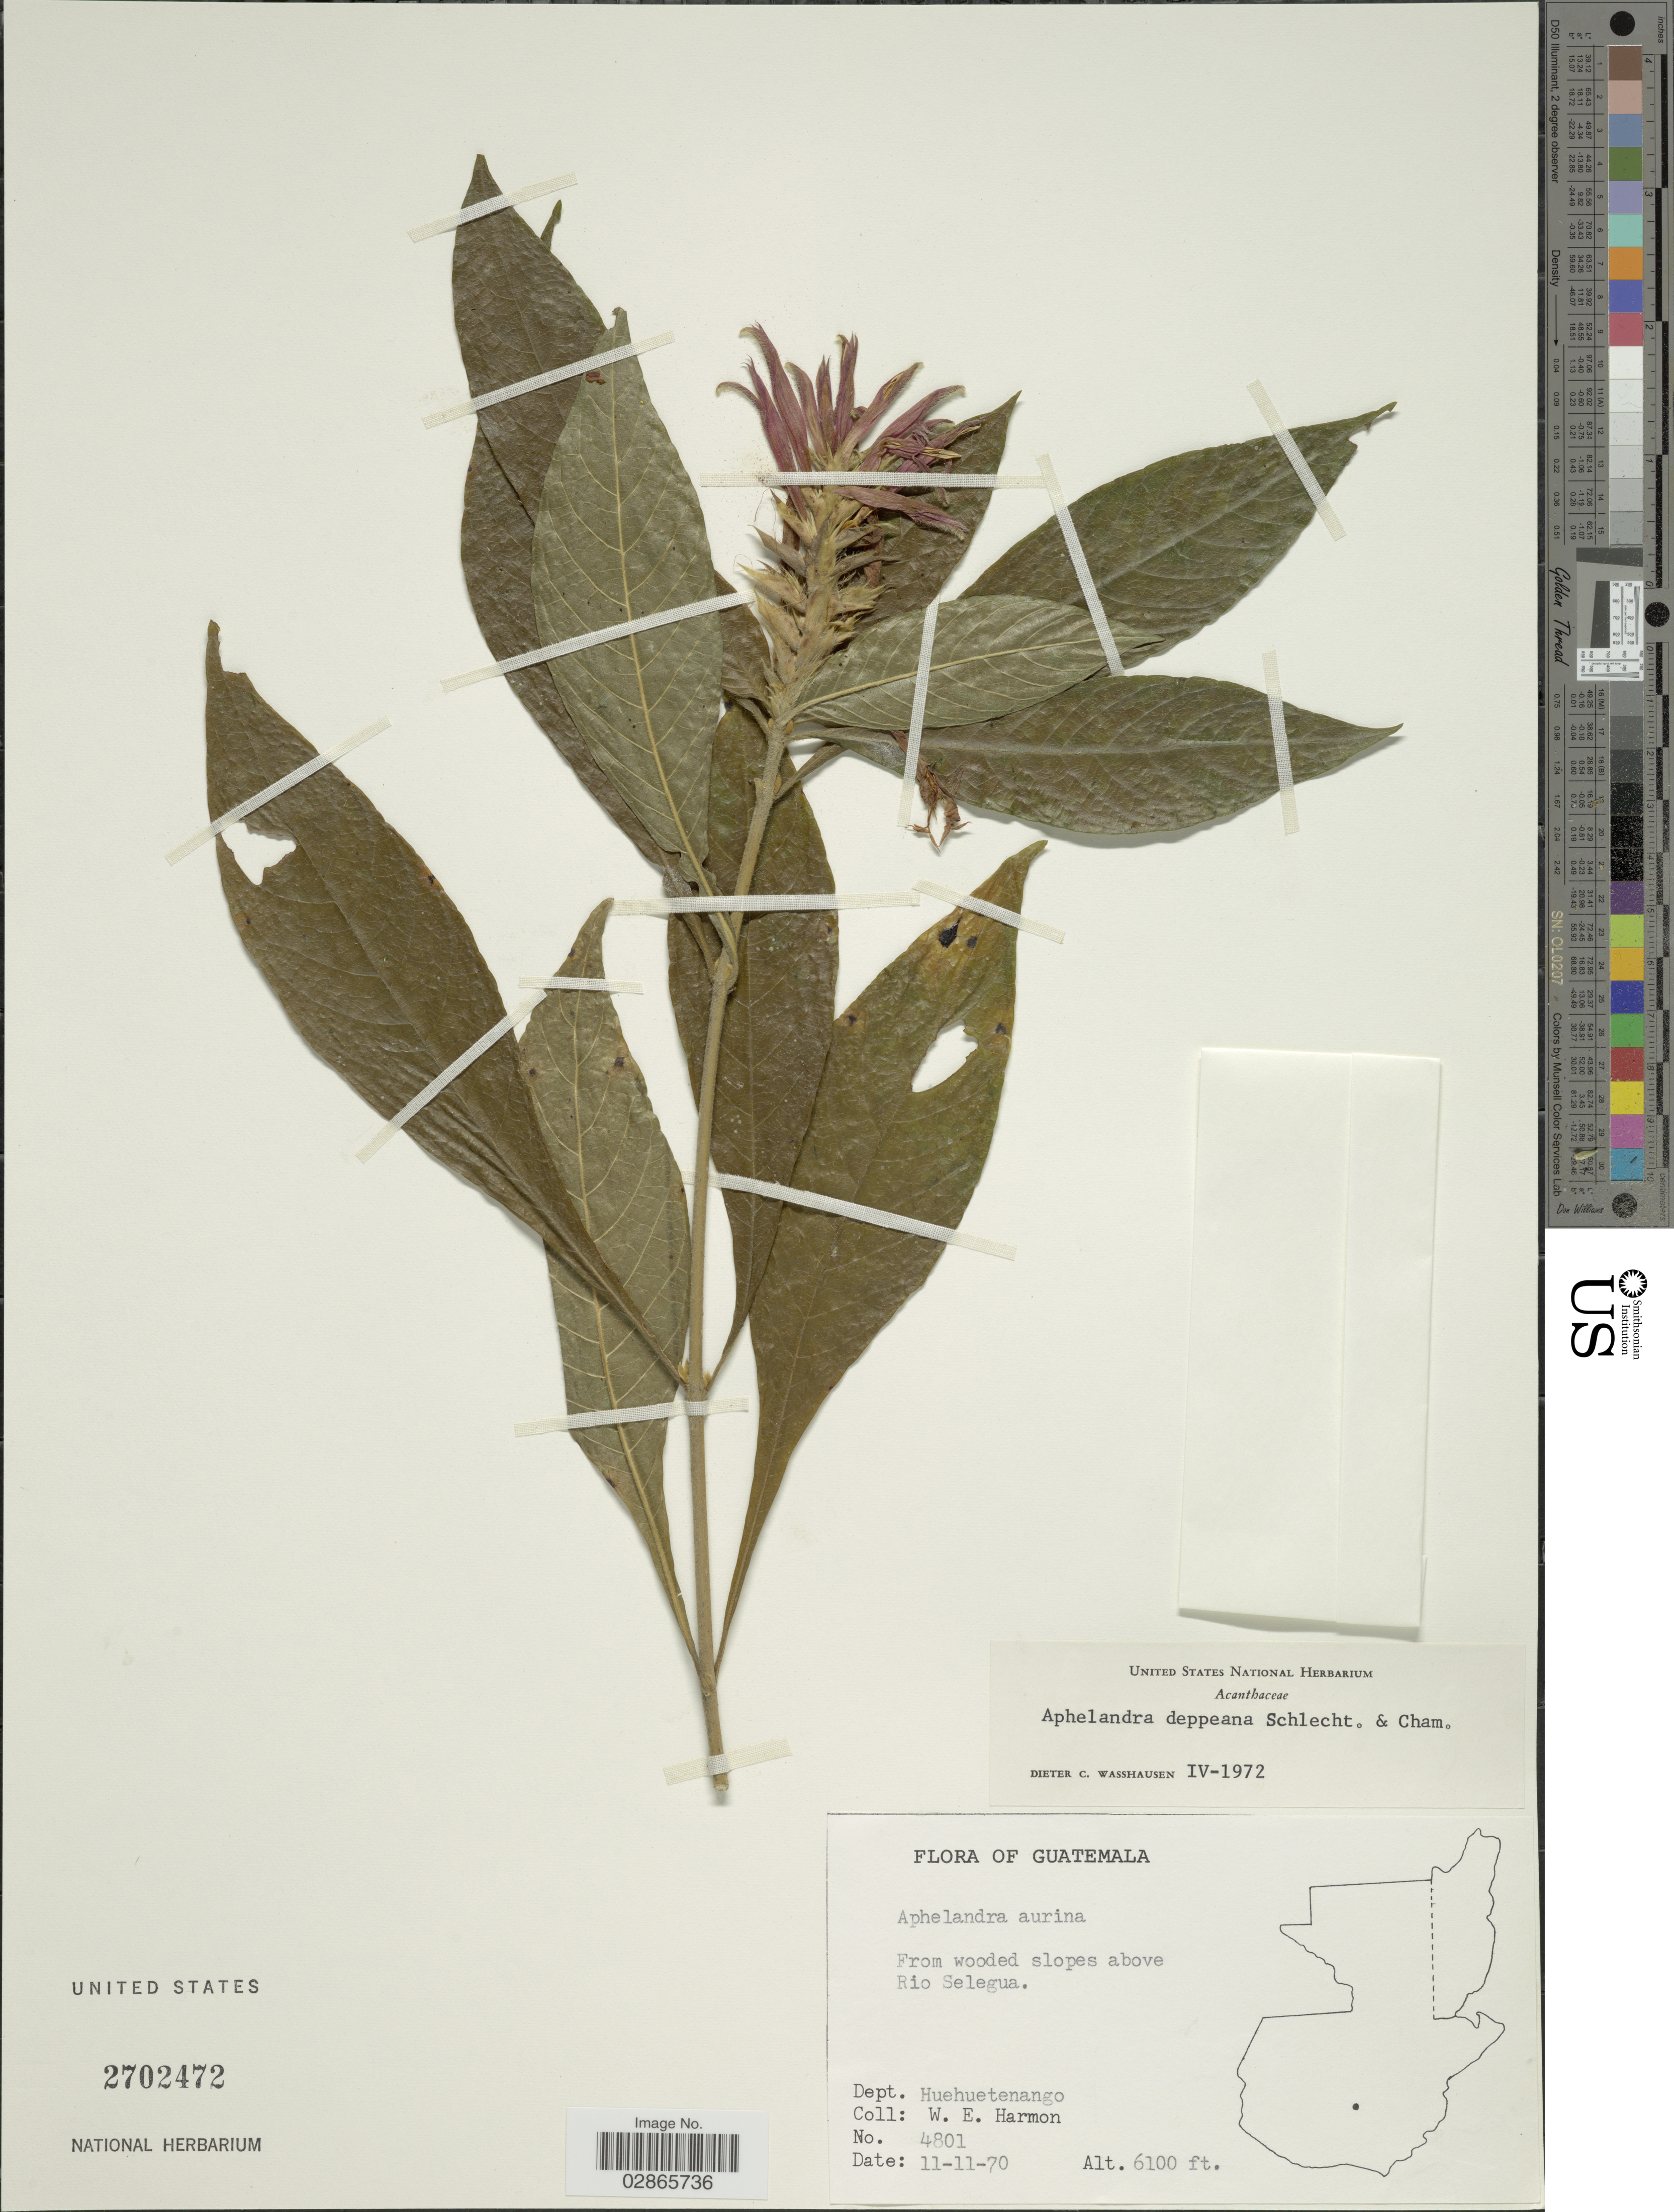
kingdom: Plantae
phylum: Tracheophyta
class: Magnoliopsida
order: Lamiales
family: Acanthaceae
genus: Aphelandra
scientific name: Aphelandra deppeana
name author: Schltdl. & Cham.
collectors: W. E. Harmon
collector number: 4801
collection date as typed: Transcribed d/m/y: 11/11/70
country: Guatemala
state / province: Huehuetenango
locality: From wooded slopes above Rio Selegua. Dept. Huehuetenango.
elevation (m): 1859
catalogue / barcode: US 2702472